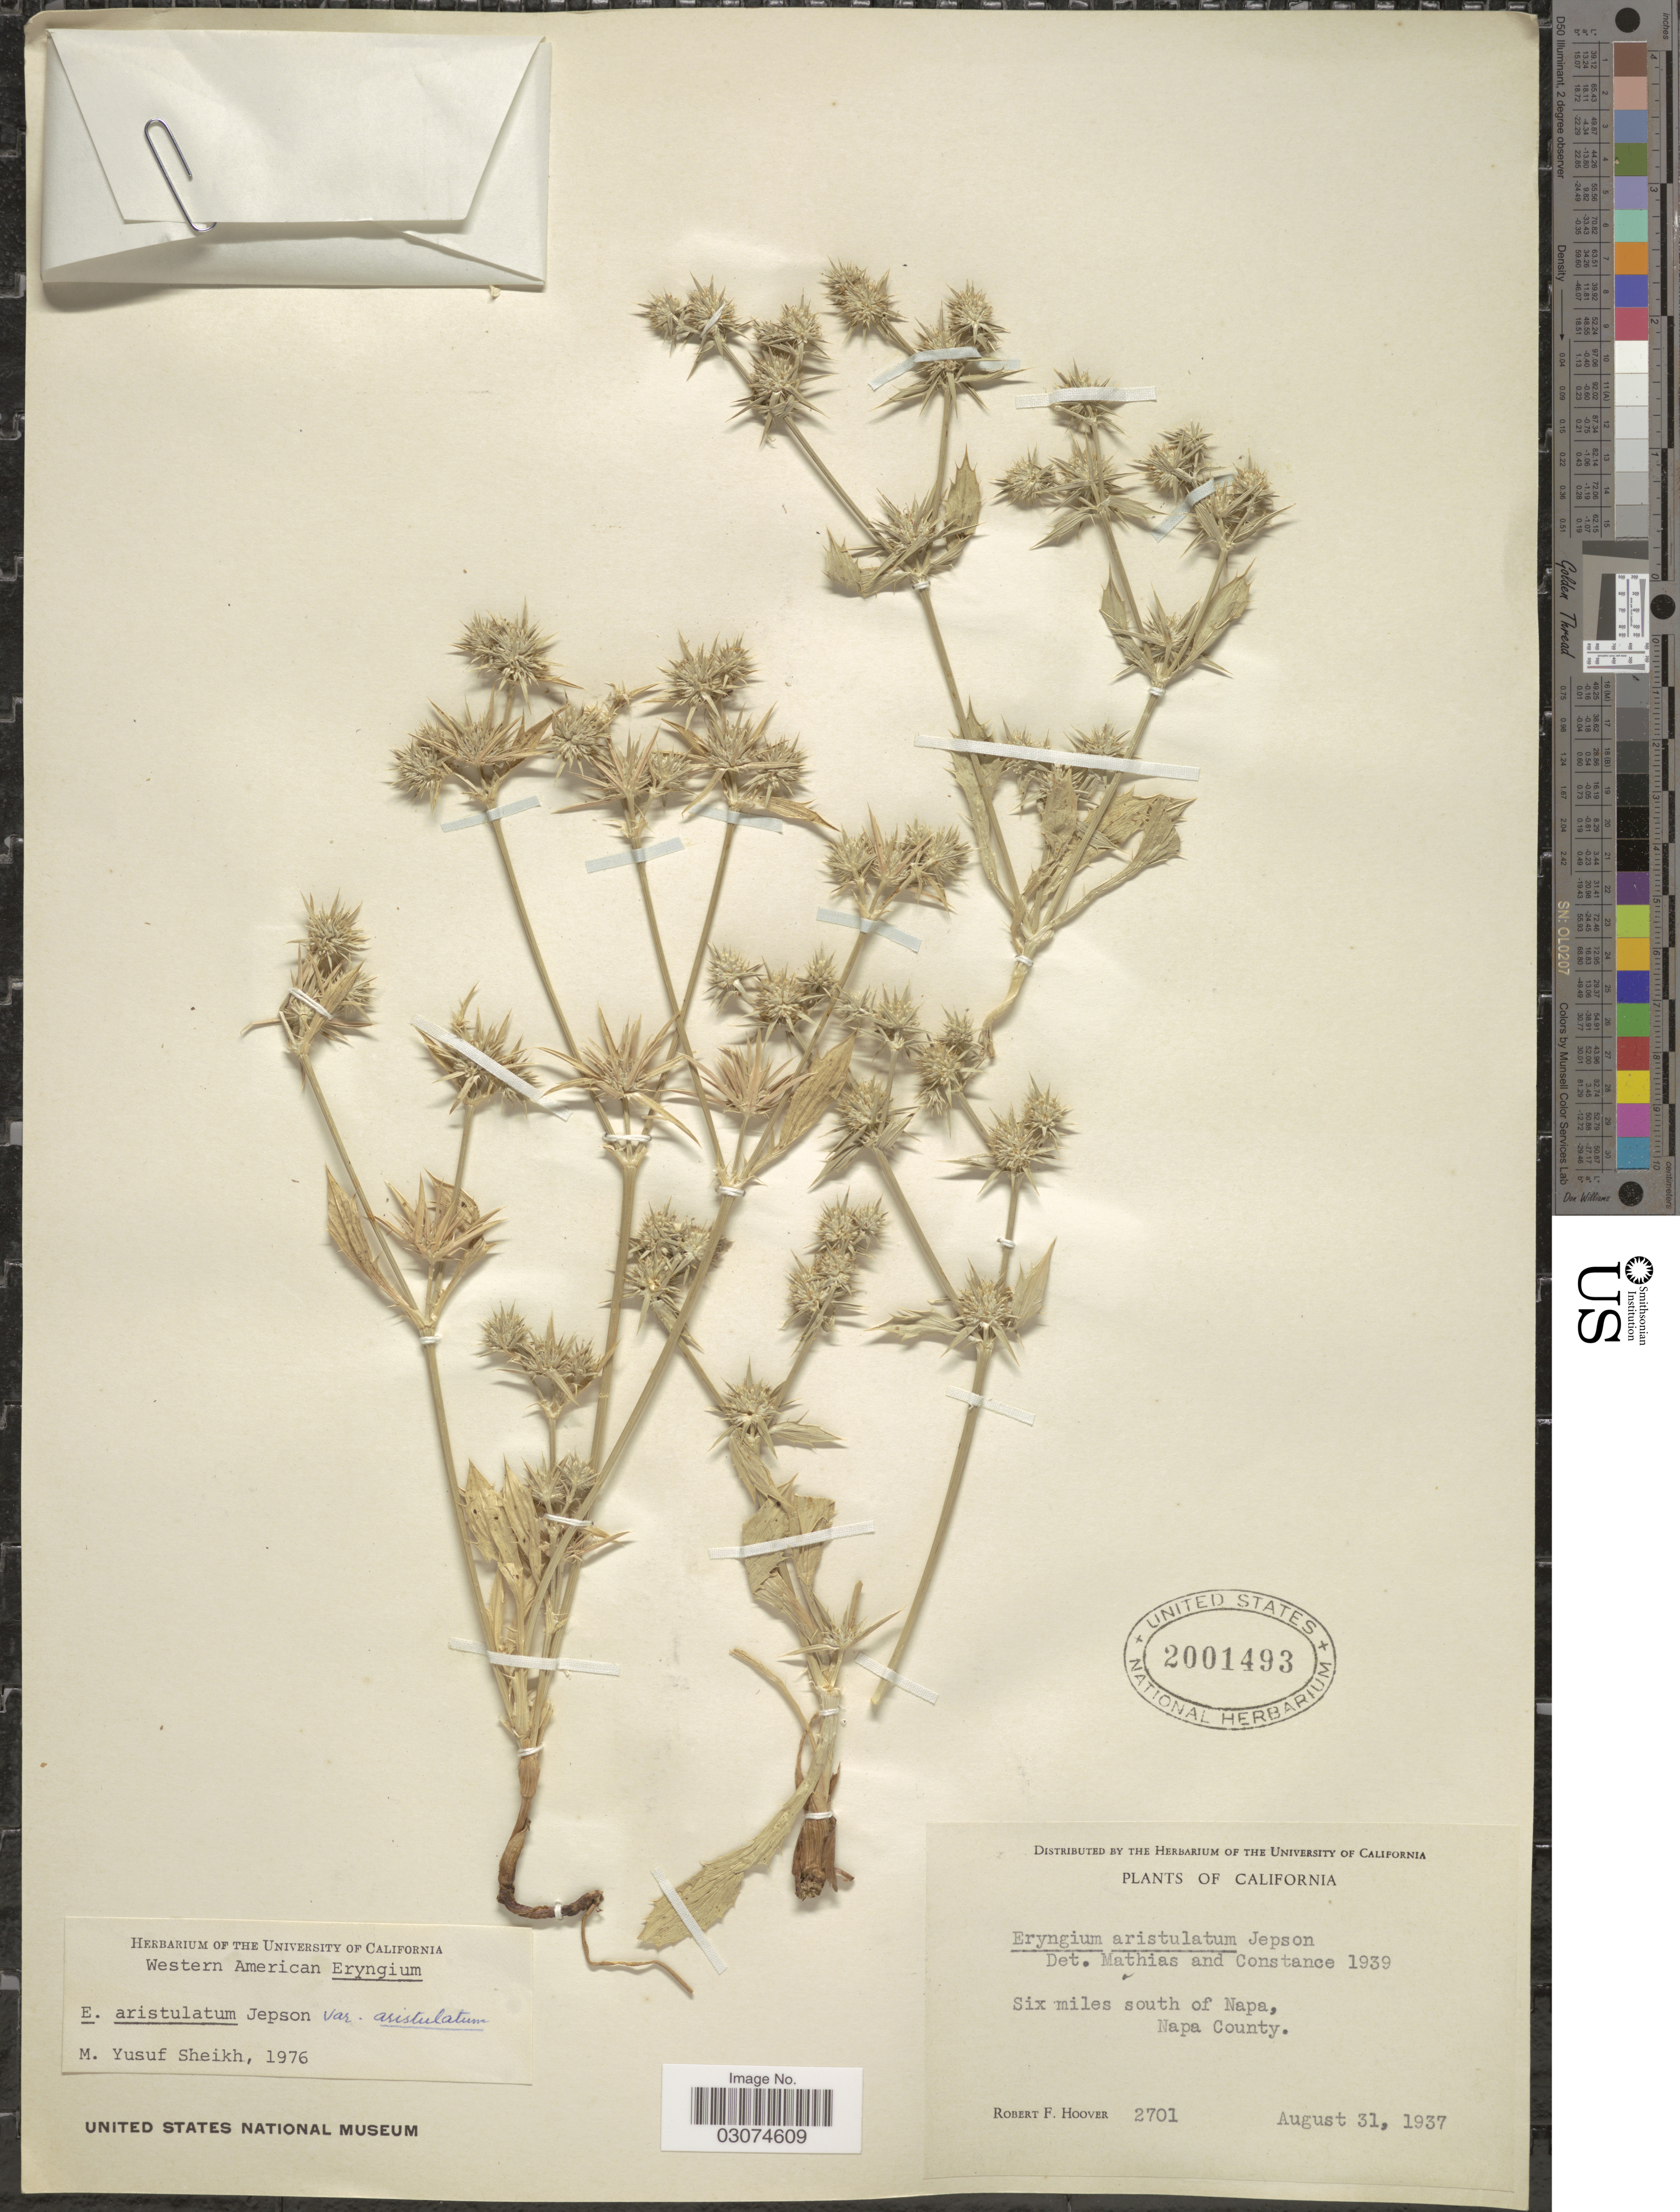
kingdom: Plantae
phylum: Tracheophyta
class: Magnoliopsida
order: Apiales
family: Apiaceae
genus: Eryngium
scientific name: Eryngium aristulatum var. aristulatum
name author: Jeps.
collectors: R. F. Hoover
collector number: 2701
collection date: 1937-08-31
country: United States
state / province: California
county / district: Napa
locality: Six miles south of Napa, Napa County.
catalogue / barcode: US 2001493